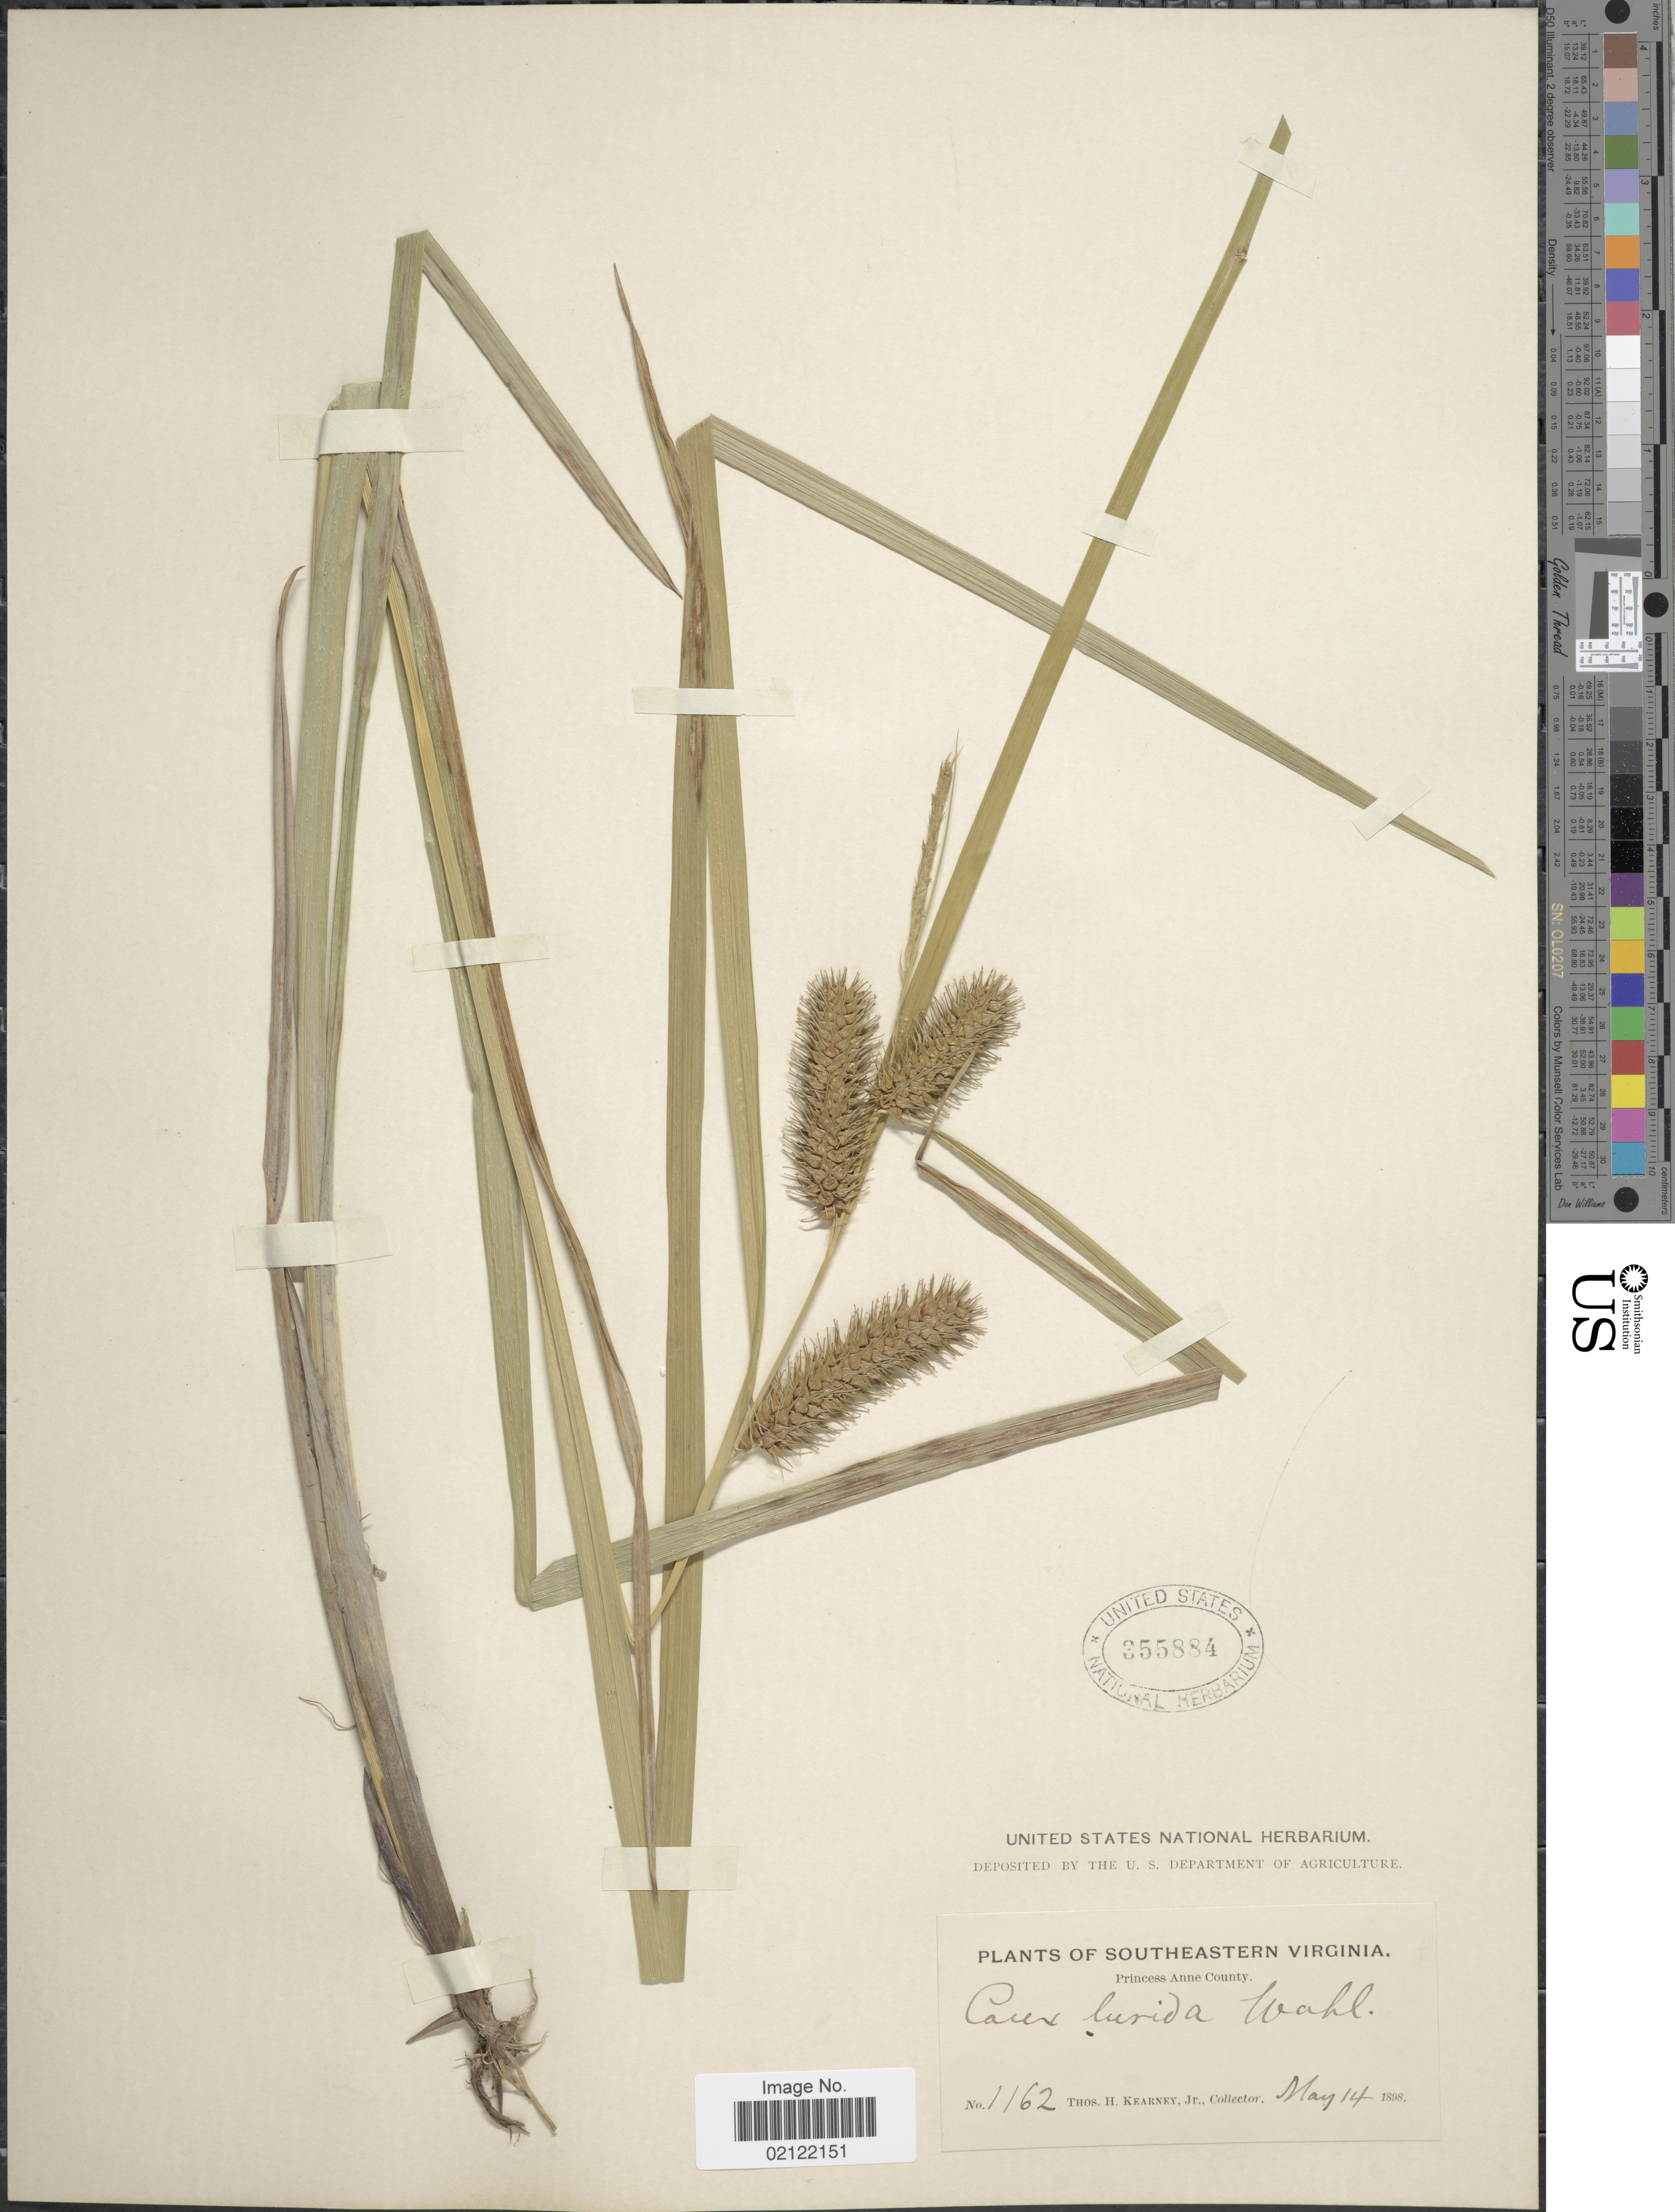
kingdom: Plantae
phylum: Tracheophyta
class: Liliopsida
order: Poales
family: Cyperaceae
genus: Carex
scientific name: Carex lurida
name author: Wahlenb.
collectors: T. H. Kearney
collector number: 1162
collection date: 1898-05-14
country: United States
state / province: Virginia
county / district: City of Virginia Beach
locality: Southeastern Virginia. Princess Anne County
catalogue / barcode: US 355884